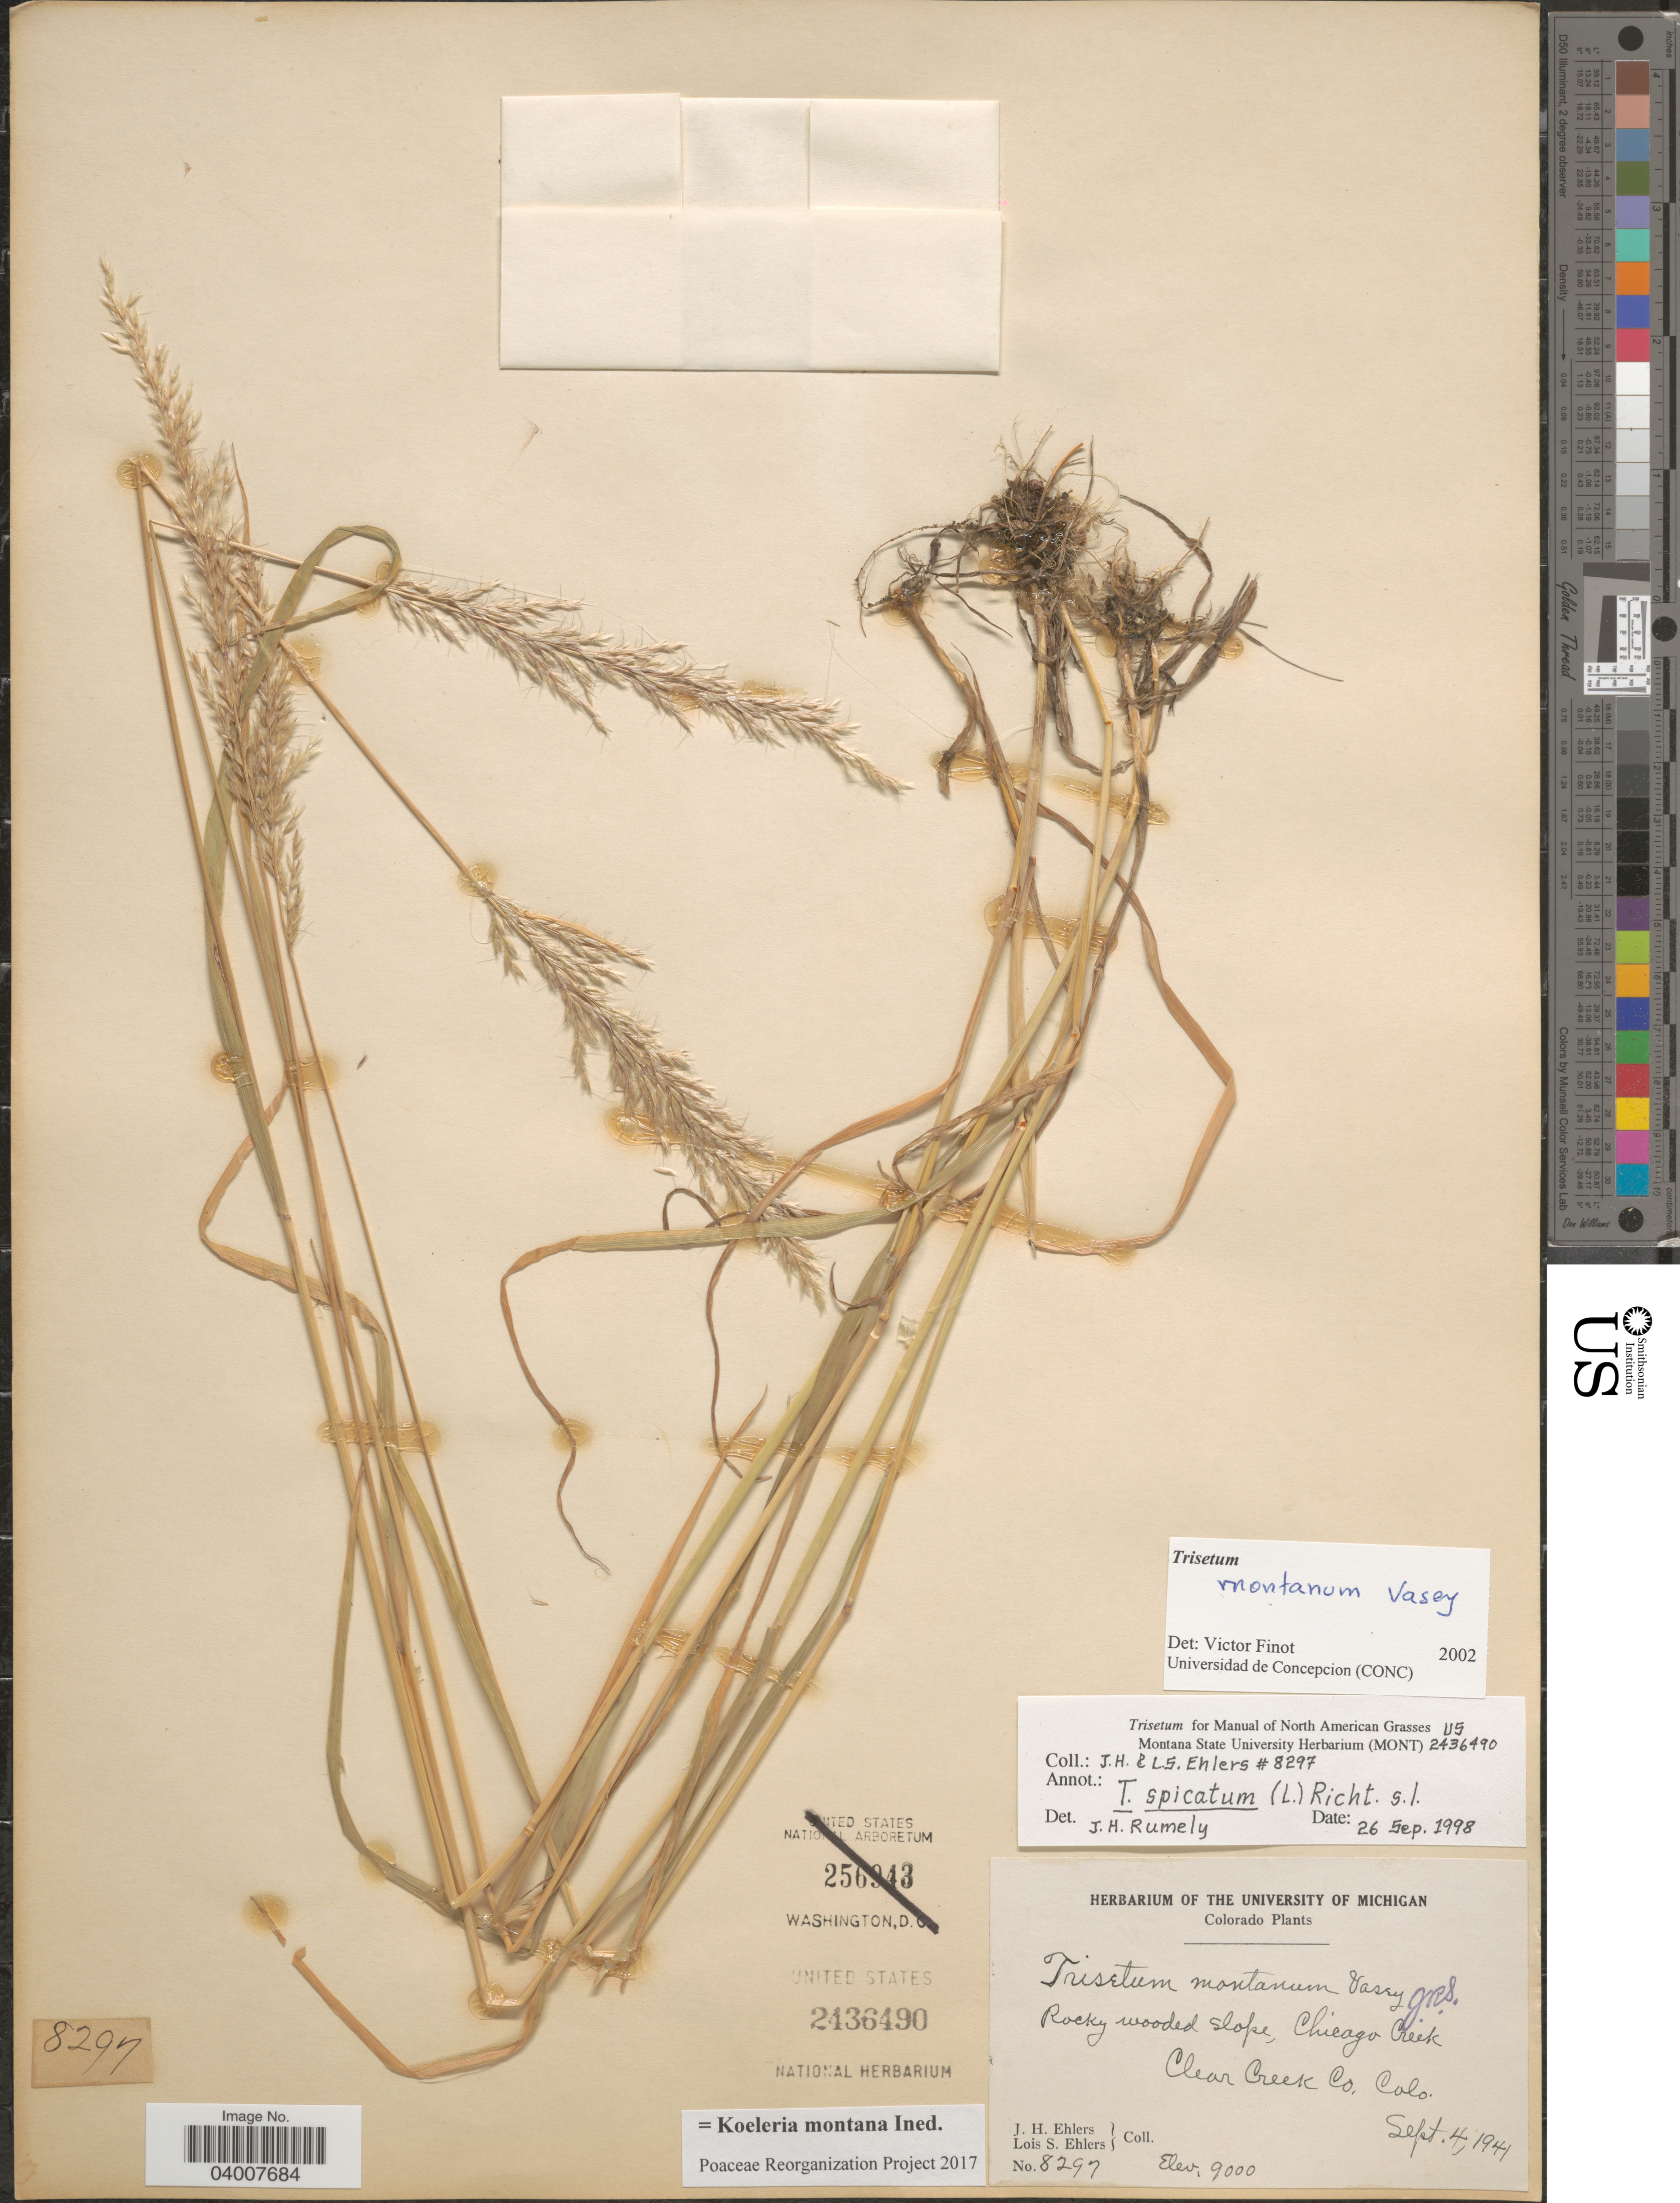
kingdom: Plantae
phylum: Tracheophyta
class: Liliopsida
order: Poales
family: Poaceae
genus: Koeleria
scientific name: Koeleria montana ined.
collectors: J. H. Ehlers & L. Ehlers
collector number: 8297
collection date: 1941-09-04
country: United States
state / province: Colorado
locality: Rocky wooded slope, Chicago Creek. Clear Creek Co.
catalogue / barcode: US 2436490